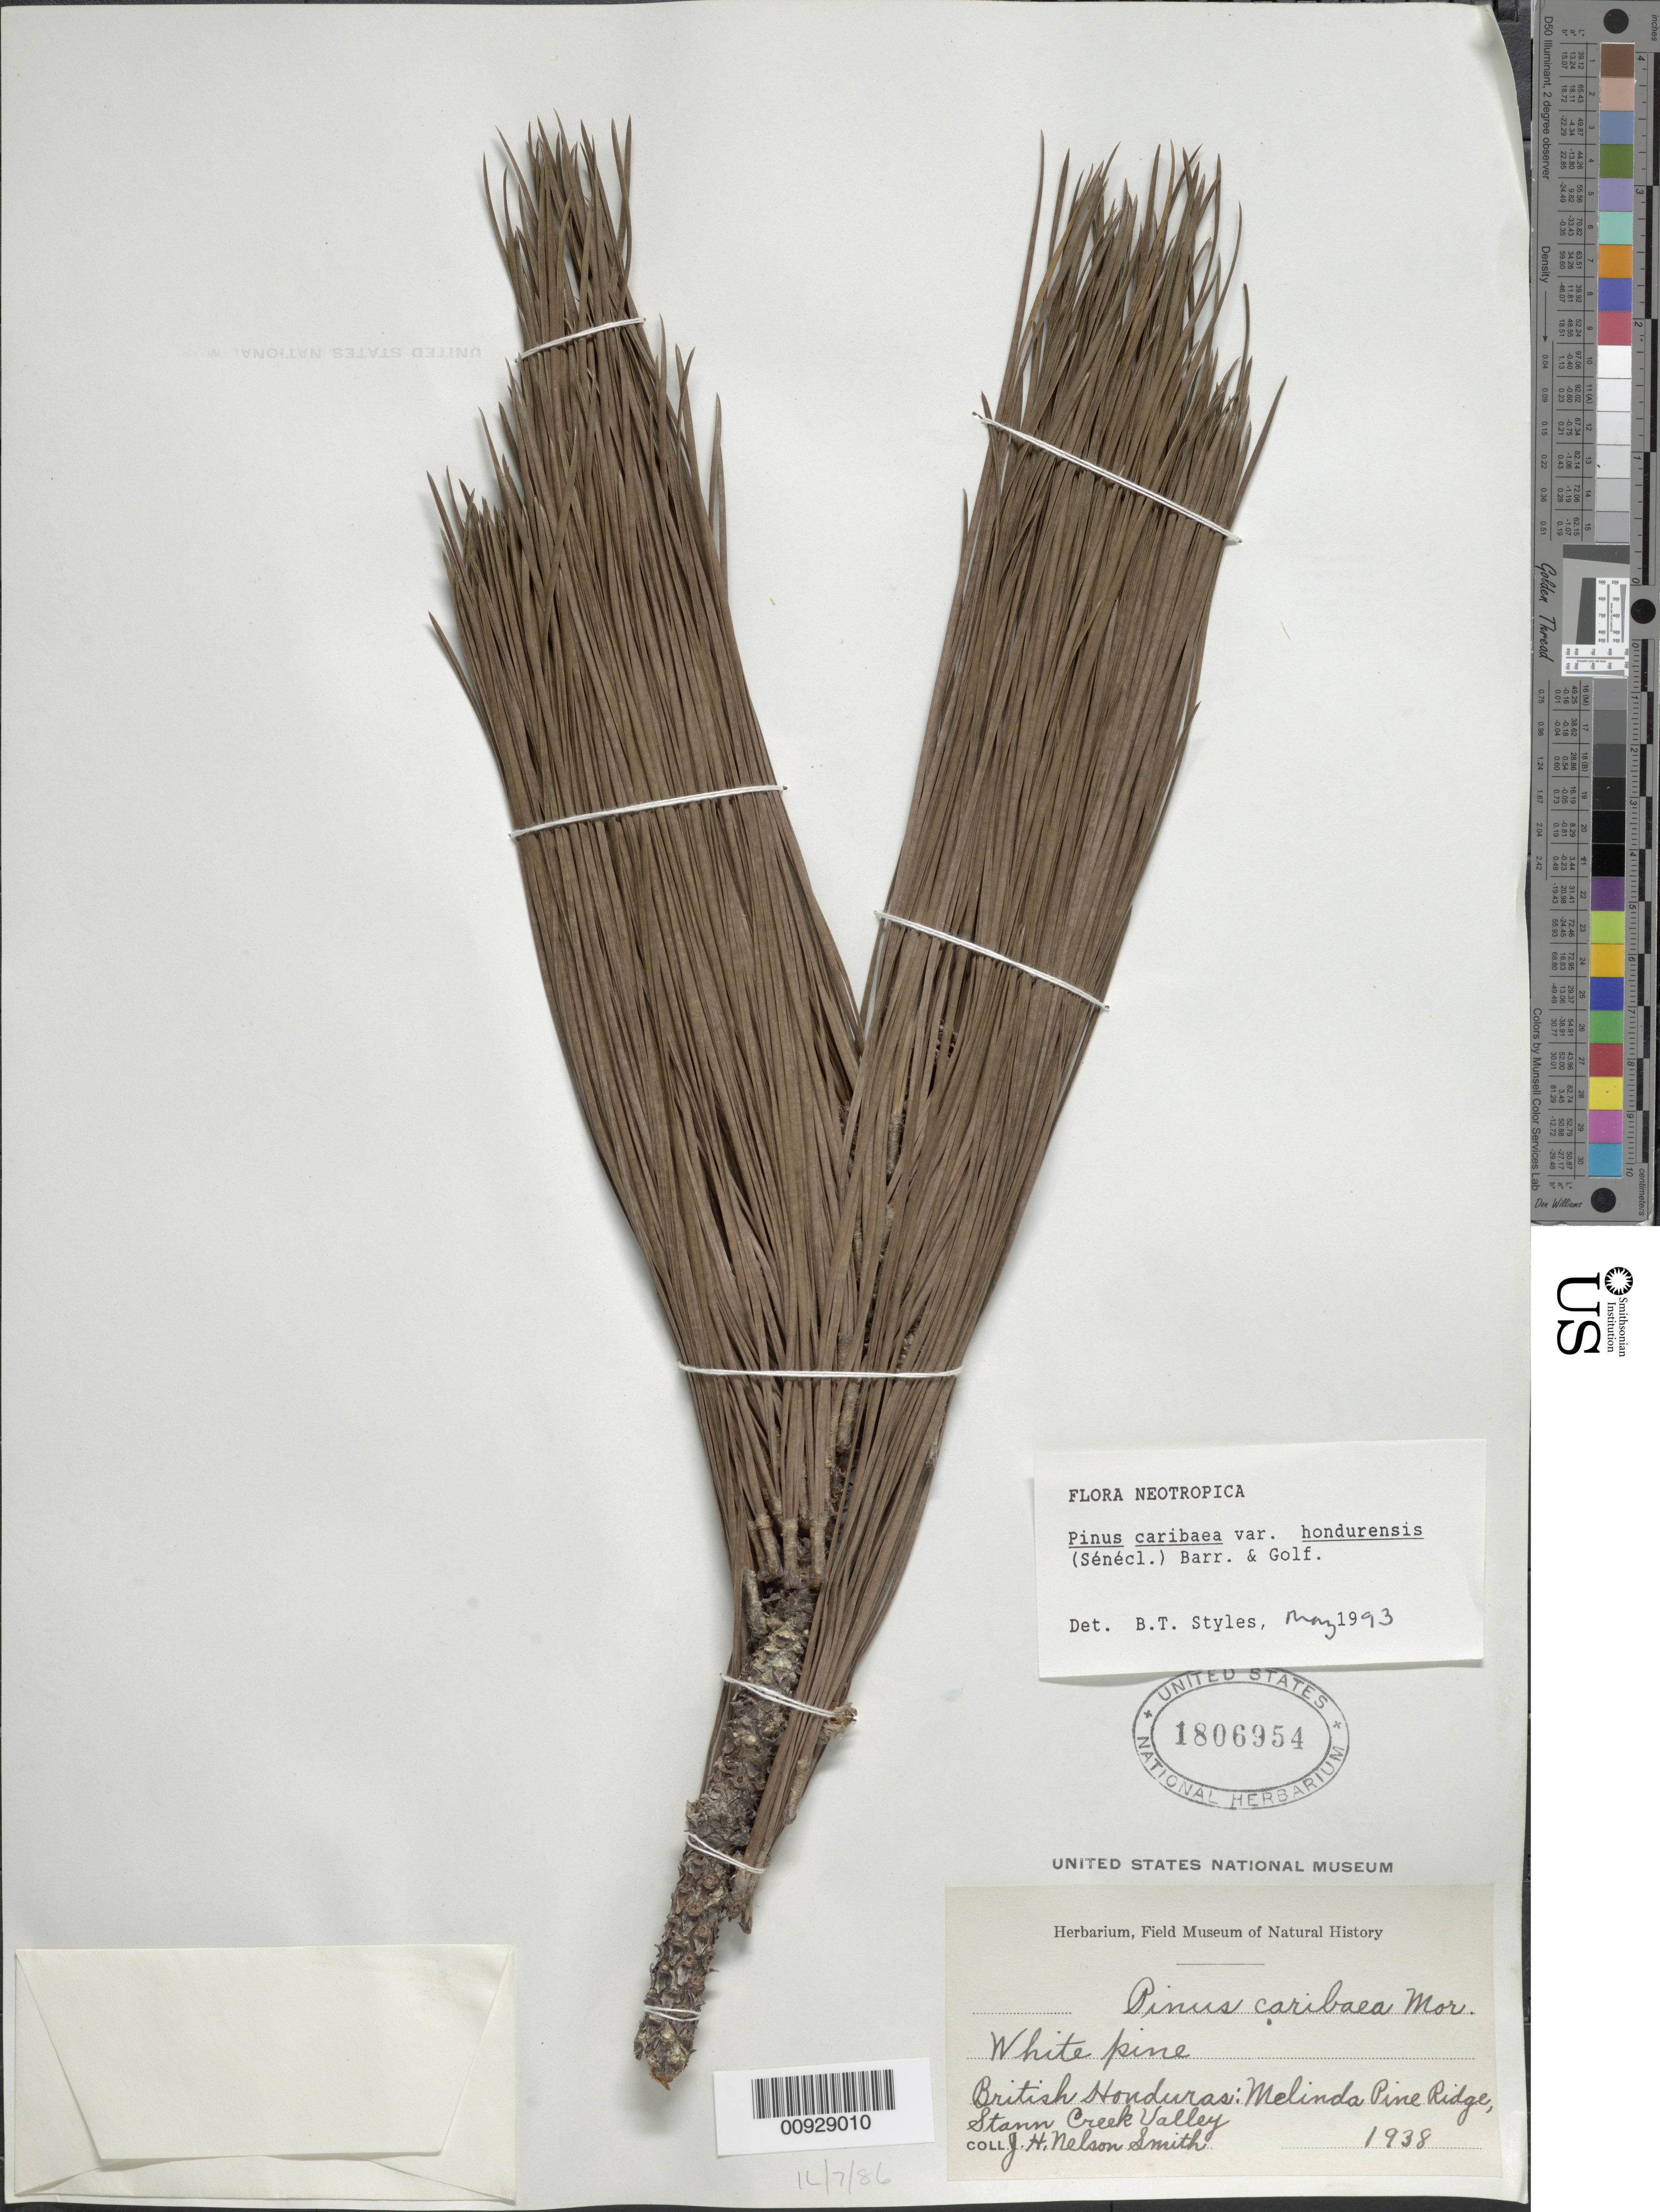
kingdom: Plantae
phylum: Tracheophyta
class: Pinopsida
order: Pinales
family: Pinaceae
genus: Pinus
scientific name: Pinus caribaea var. hondurensis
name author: (Sénécl.) W.H.G. Barrett & Golfari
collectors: Smith, J. H. N.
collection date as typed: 1938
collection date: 1938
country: Belize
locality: British Honduras: Melinda Pine Ridge, Stann Creek Valley.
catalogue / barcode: US 1806954